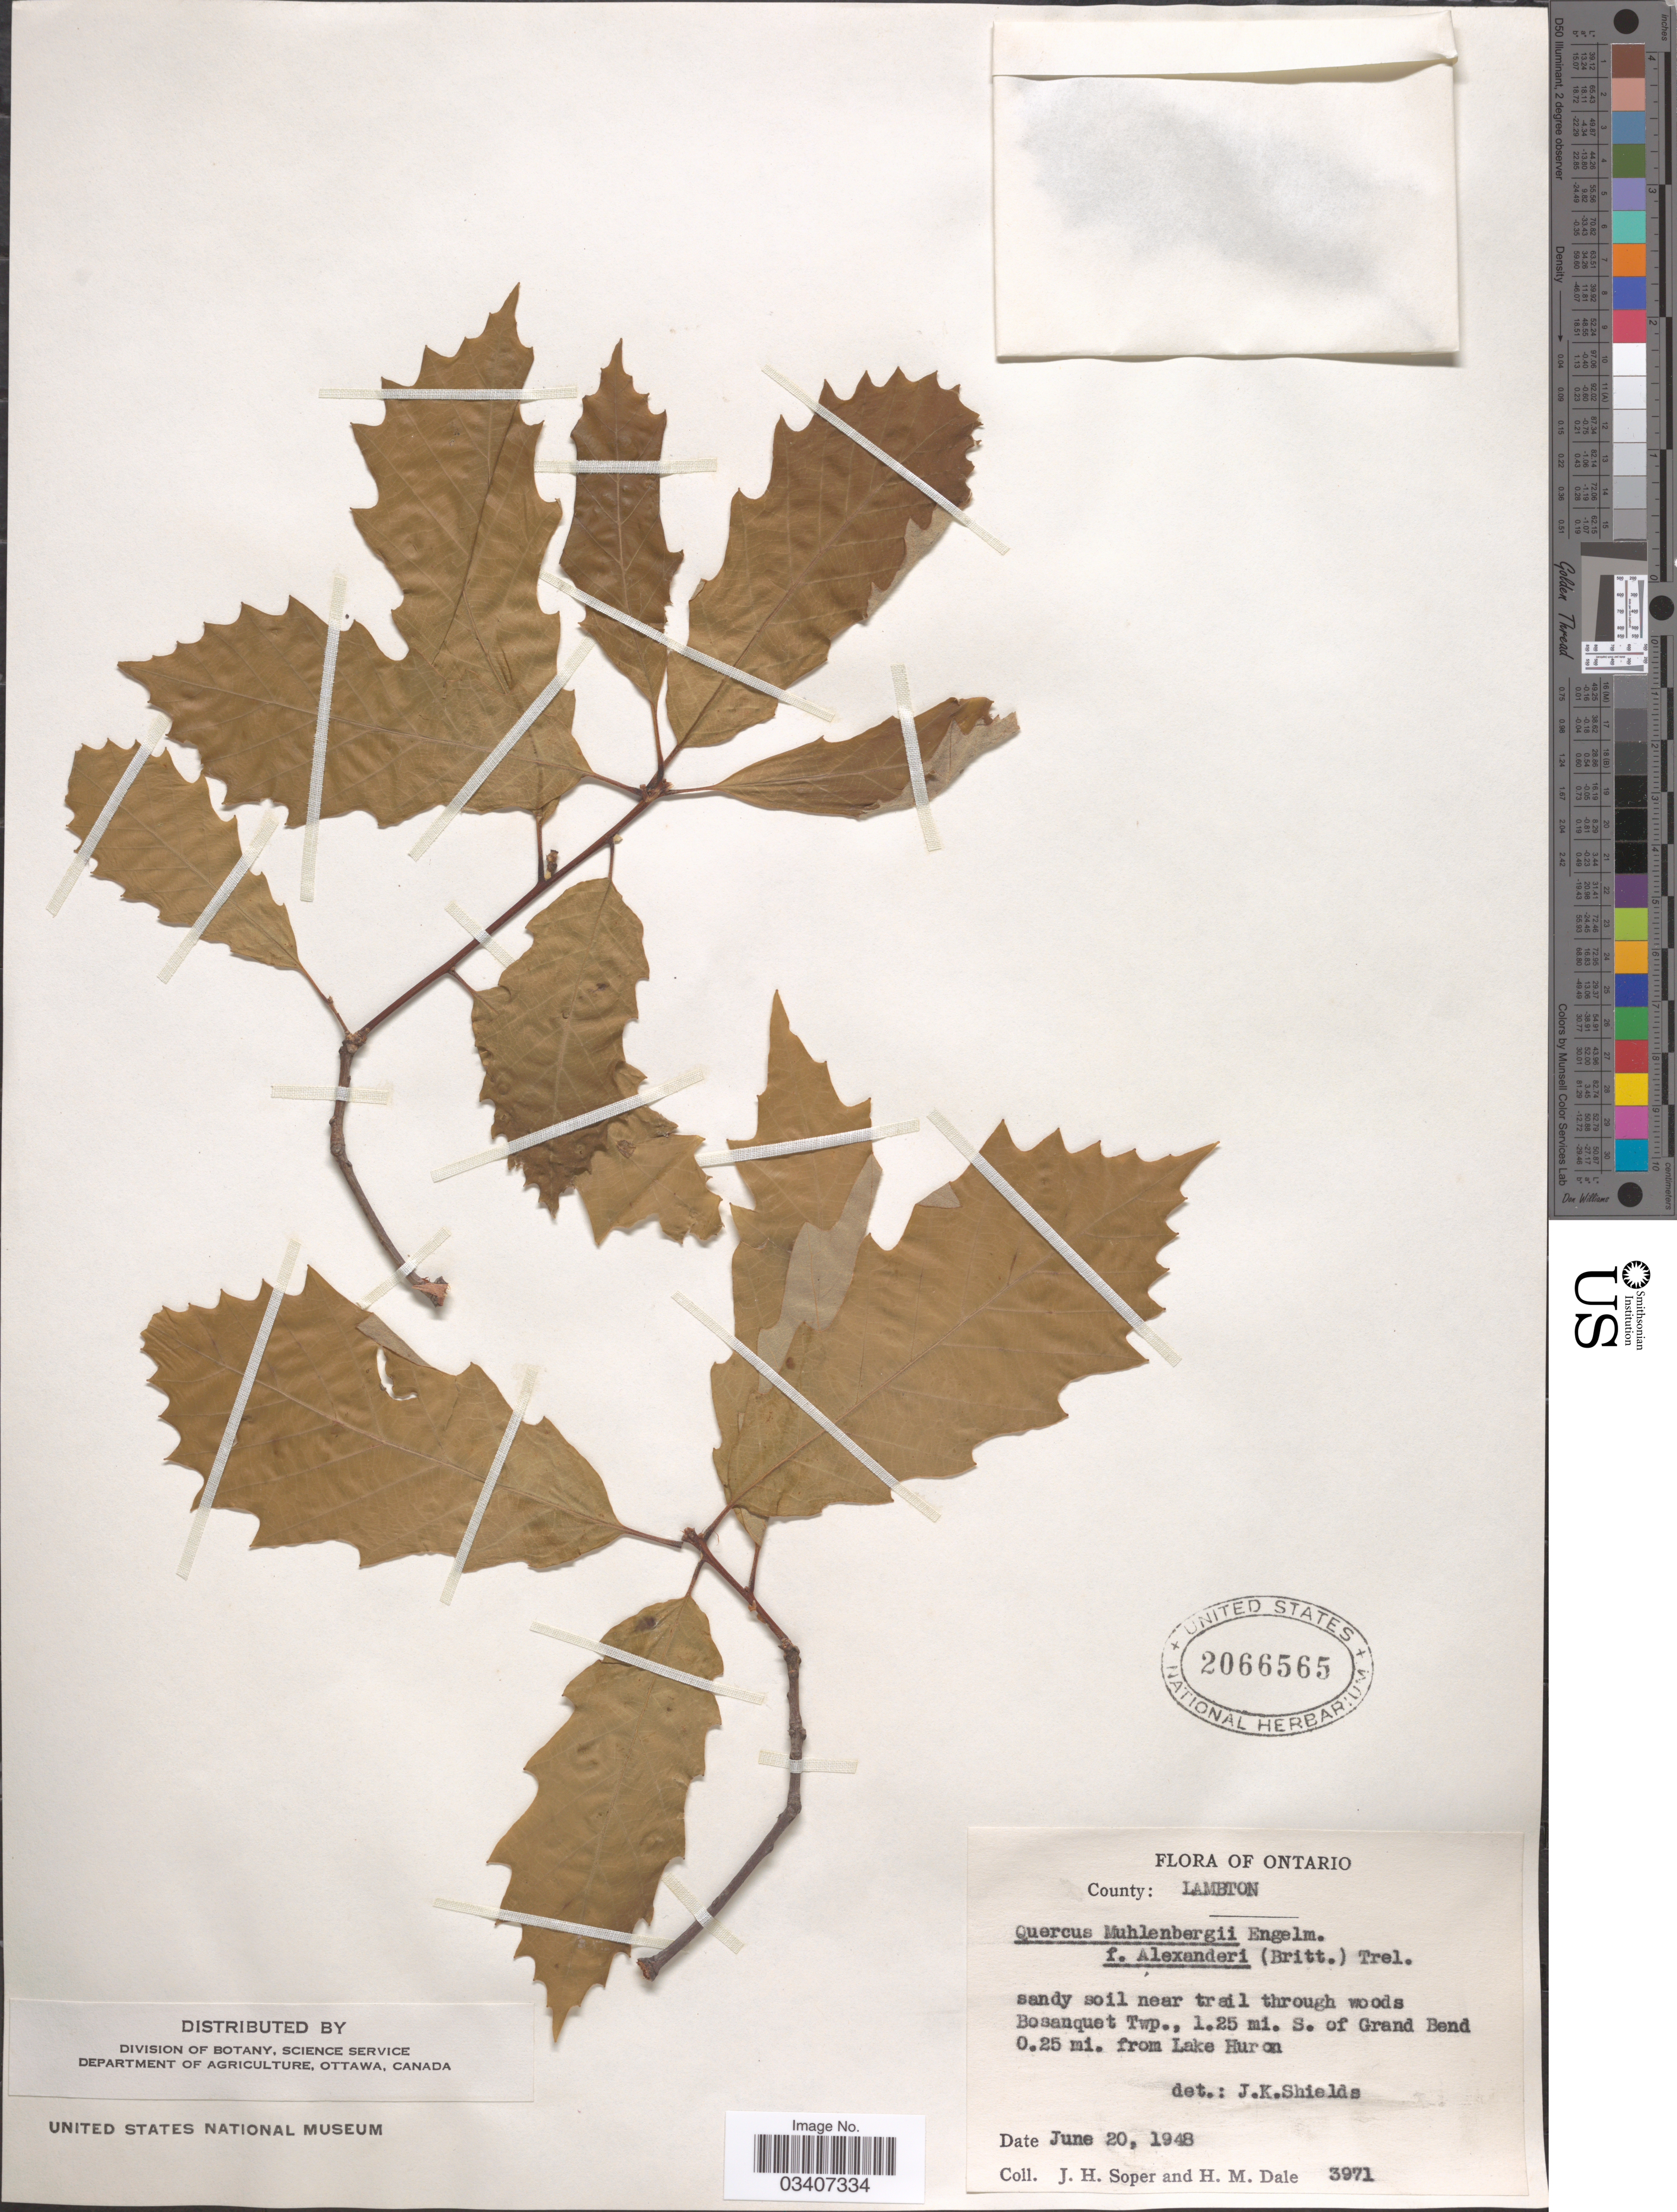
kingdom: Plantae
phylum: Tracheophyta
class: Magnoliopsida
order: Fagales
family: Fagaceae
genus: Quercus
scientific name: Quercus muehlenbergii var. alexanderi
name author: (Britton) Campb.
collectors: J. H. Soper & H. M. Dale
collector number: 3971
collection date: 1948-06-20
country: Canada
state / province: Ontario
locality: County: Lambton. Near trail through woods Bosanquet Twp., 1.25 mi. S. of Grand Bend 0.25 mi. from Lake Huron.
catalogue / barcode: US 2066565